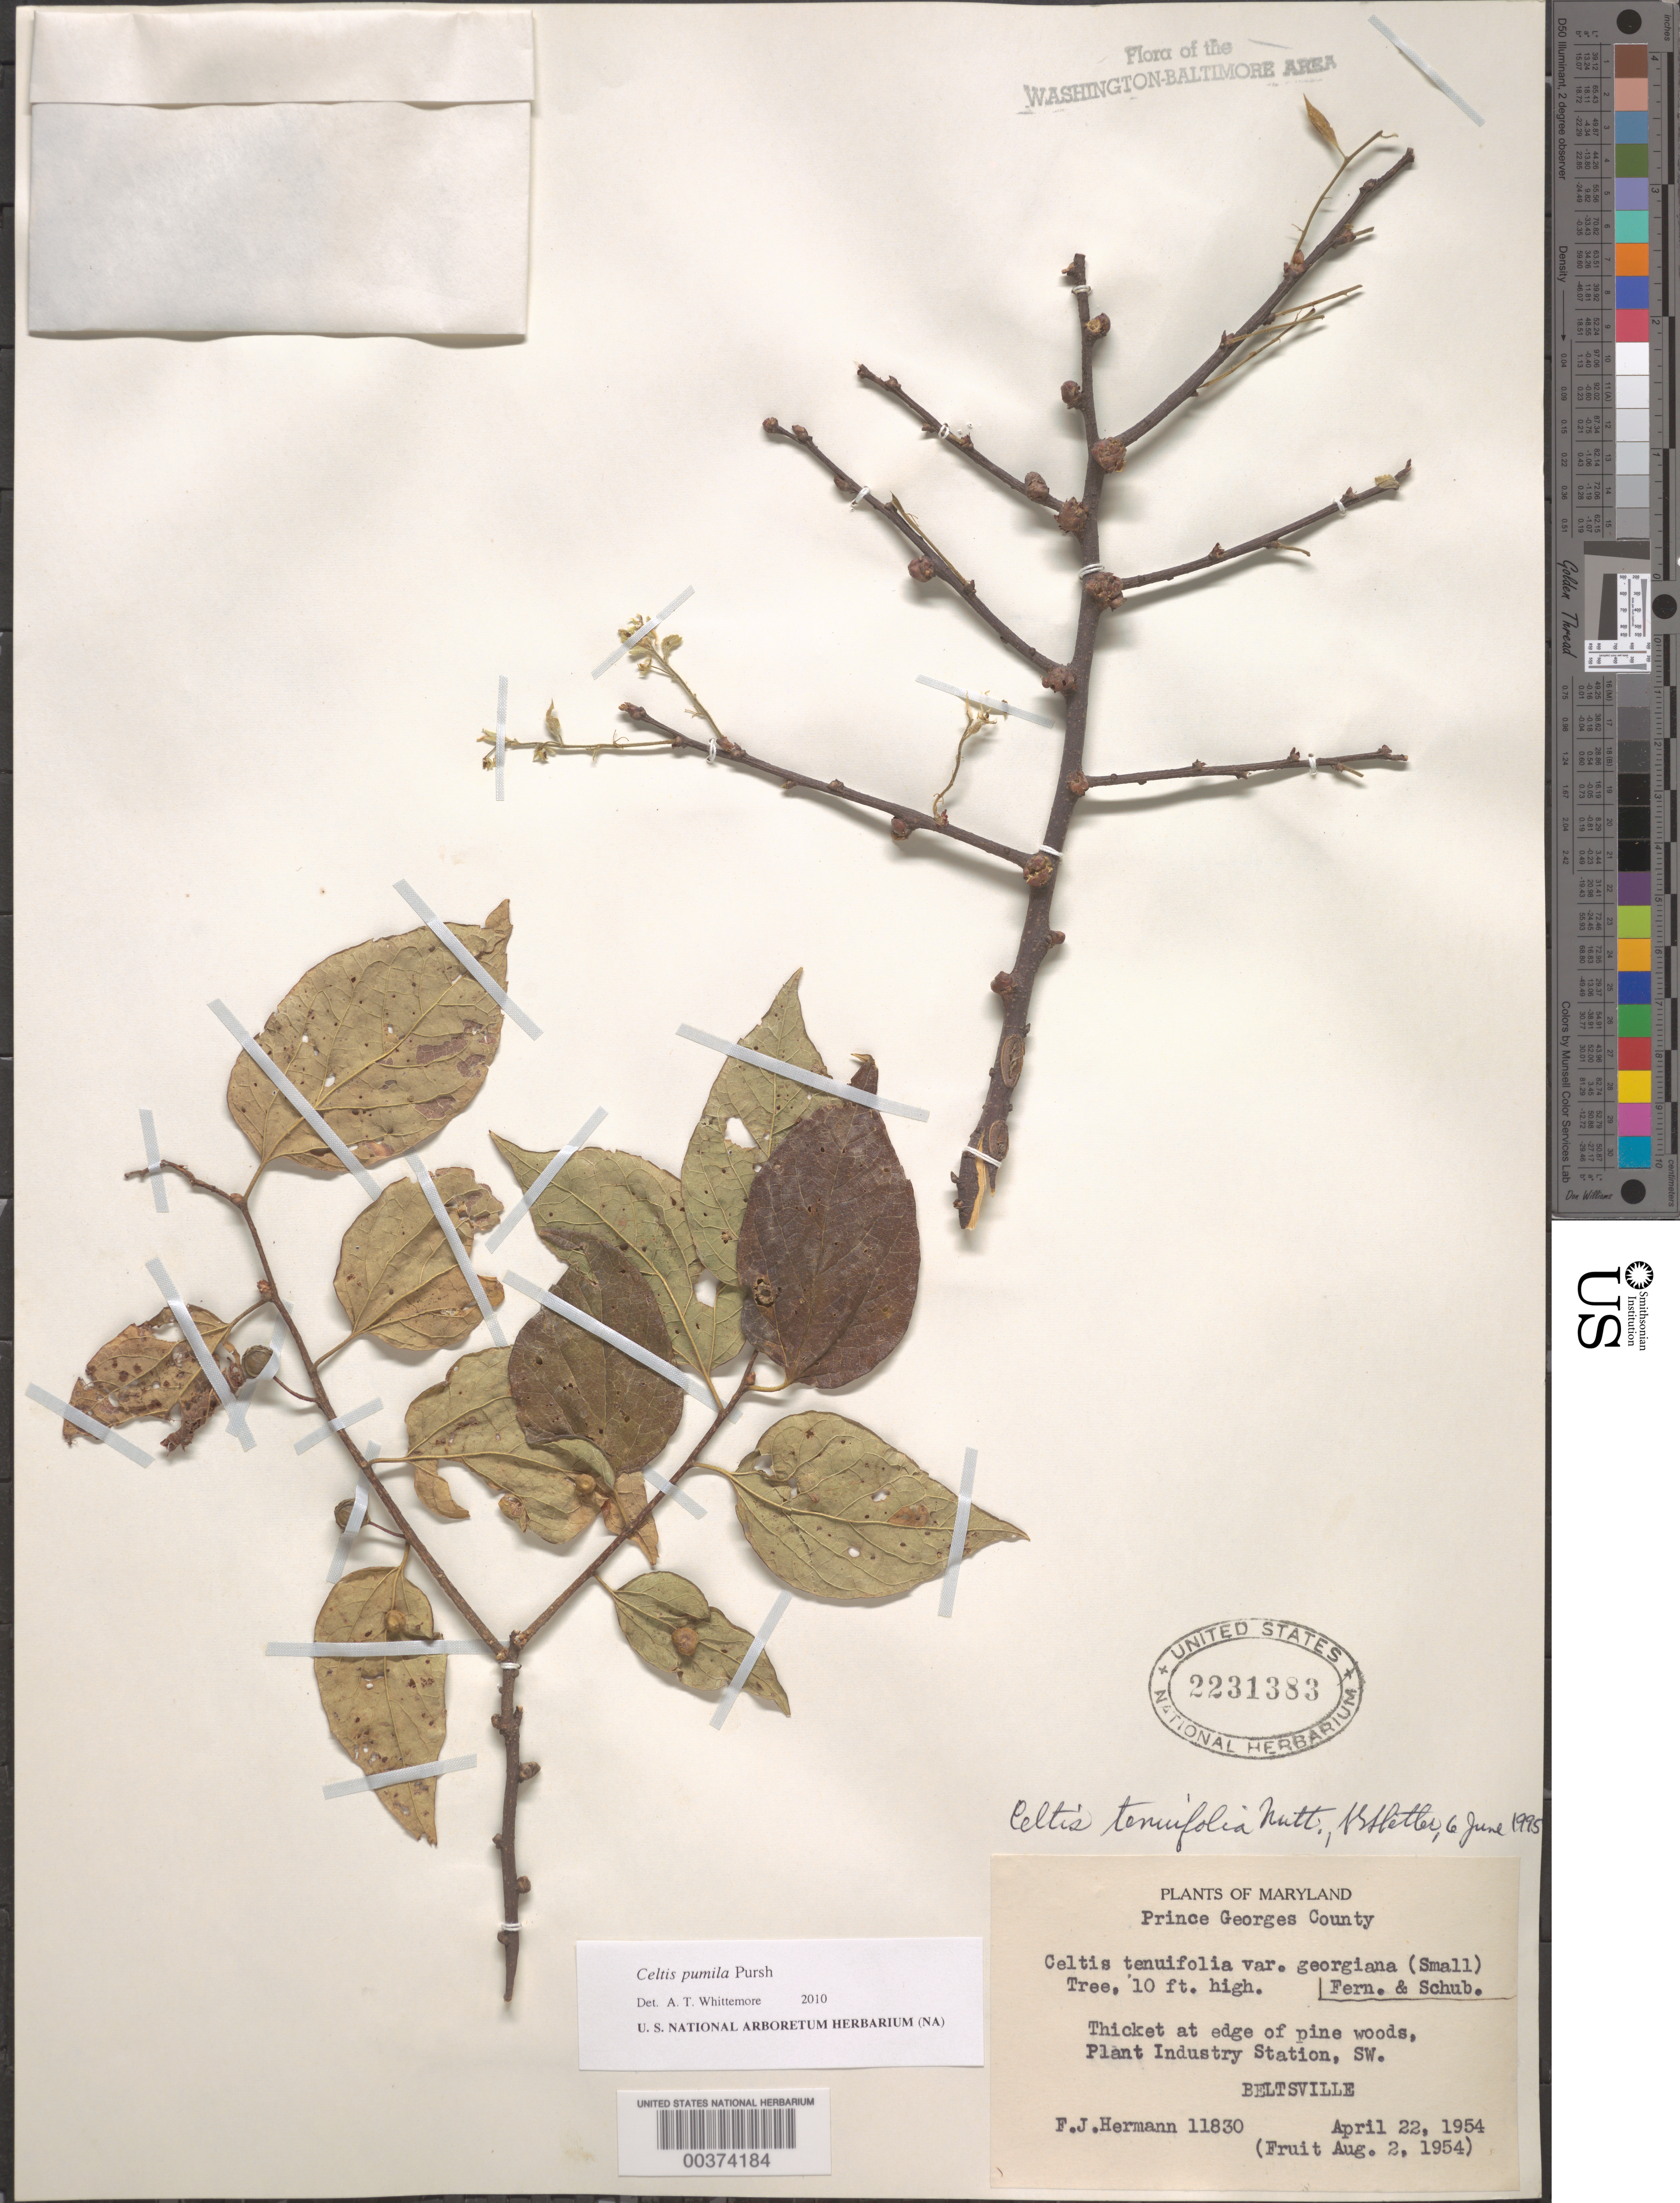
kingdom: Plantae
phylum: Tracheophyta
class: Magnoliopsida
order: Rosales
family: Cannabaceae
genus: Celtis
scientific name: Celtis pumila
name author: Pursh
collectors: F. J. Hermann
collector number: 11830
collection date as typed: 22 Apr 1954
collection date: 1954-04-22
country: United States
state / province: Maryland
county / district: Prince George's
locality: Beltsville, Plant Industry Station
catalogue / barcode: US 2231383